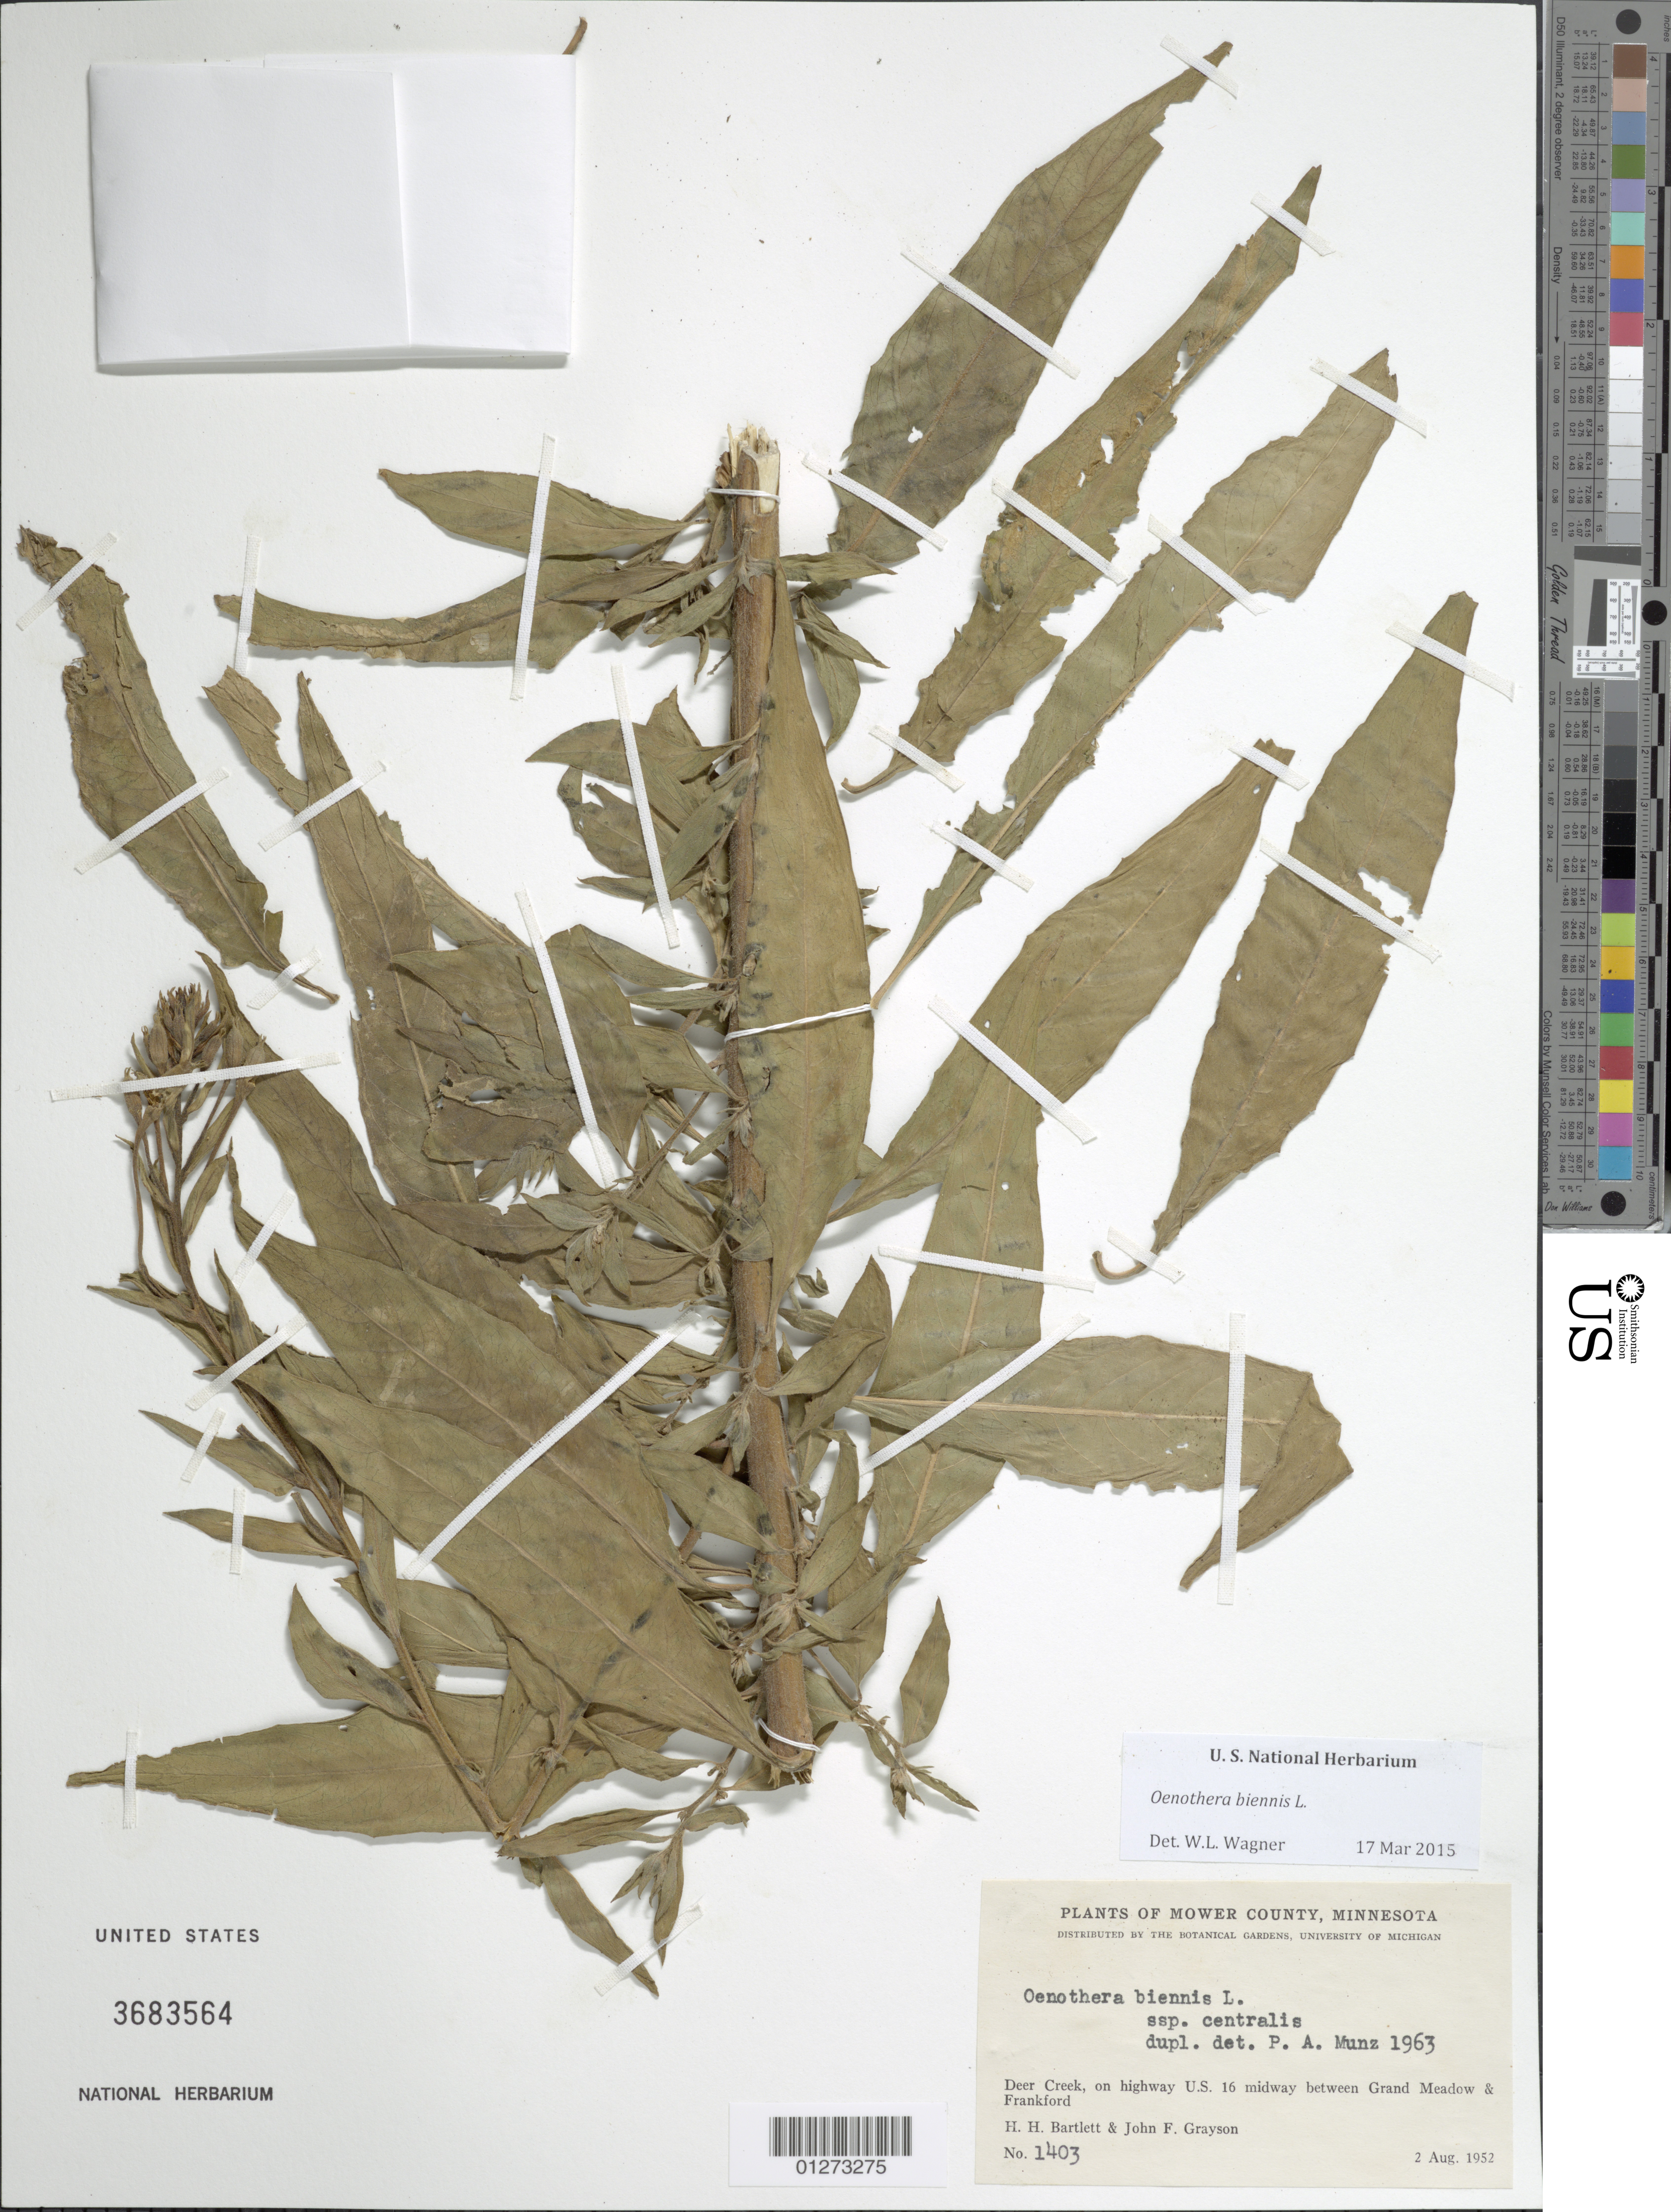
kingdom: Plantae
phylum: Tracheophyta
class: Magnoliopsida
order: Myrtales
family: Onagraceae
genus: Oenothera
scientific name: Oenothera biennis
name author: L.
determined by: Wagner, W. L., (BOT), Smithsonian Institution - National Museum of Natural History (UNITED STATES)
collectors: H. H. Bartlett & J. Grayson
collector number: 1403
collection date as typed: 02 Aug 1952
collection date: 1952-08-02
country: United States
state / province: Minnesota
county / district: Mower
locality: Deer Creek, on highway U.S. 16 midway between Grand Meadow and Frankford.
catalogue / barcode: US 3683564